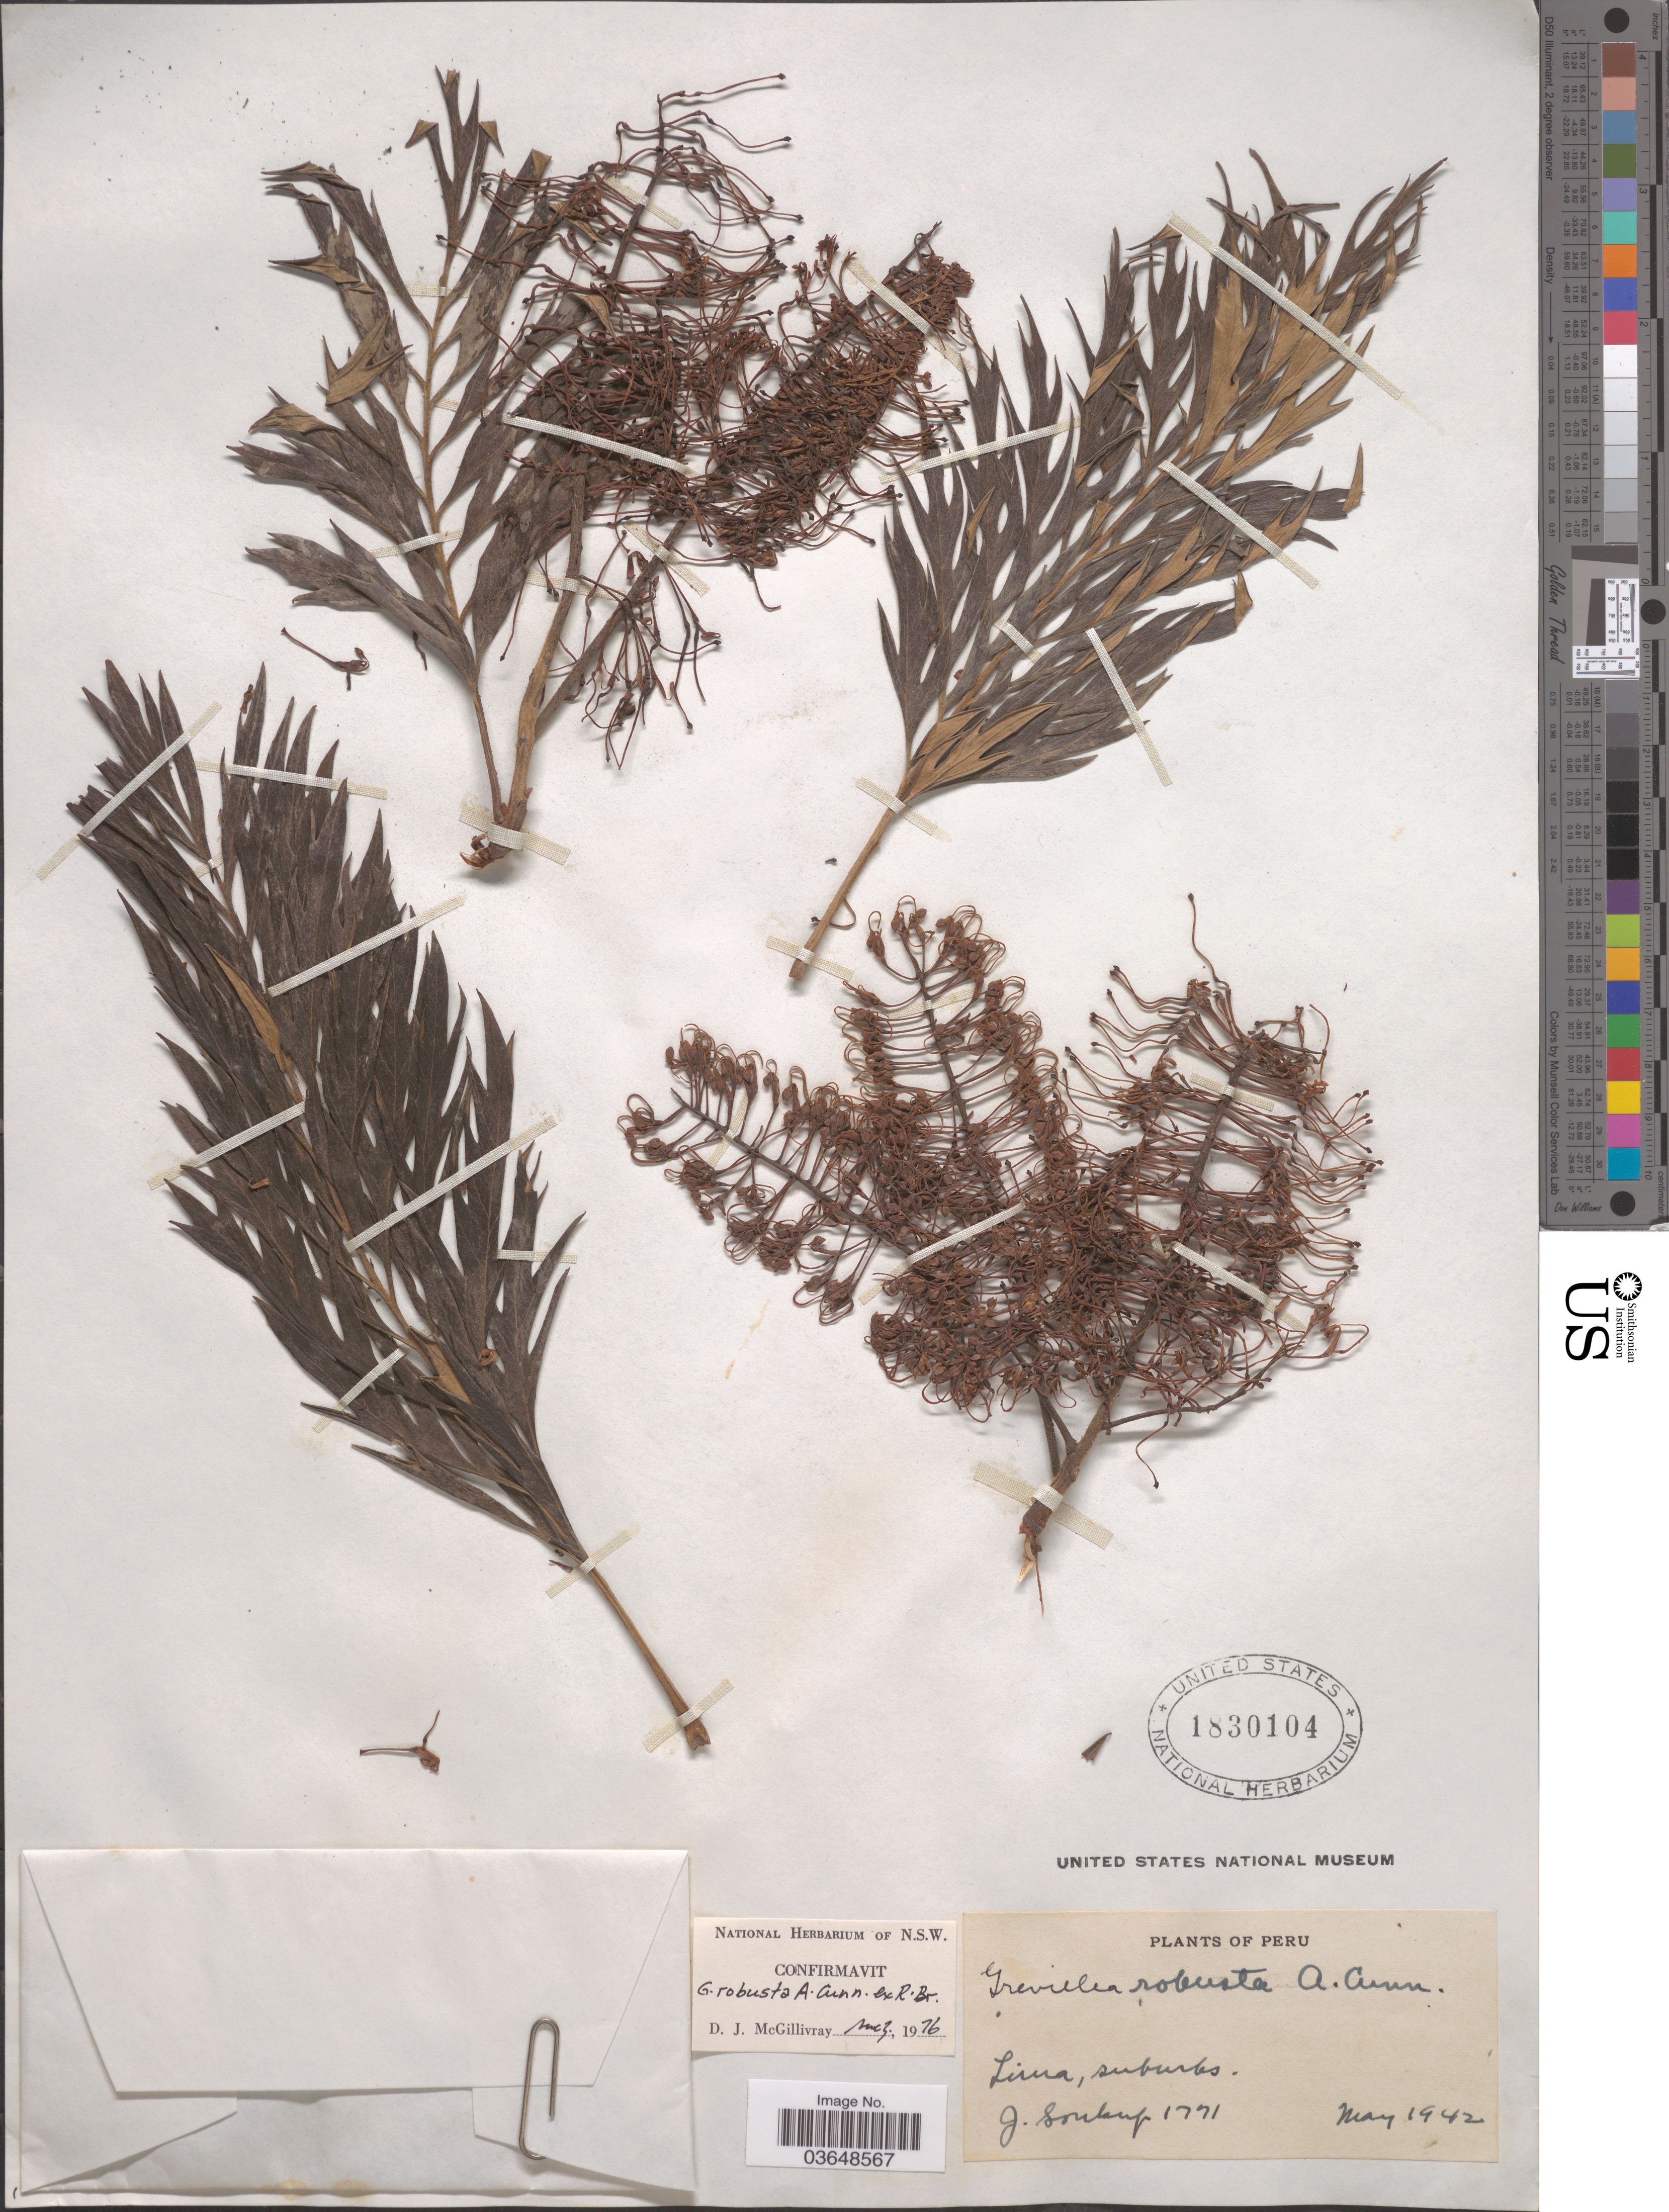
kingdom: Plantae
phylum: Tracheophyta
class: Magnoliopsida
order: Proteales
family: Proteaceae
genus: Grevillea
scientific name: Grevillea robusta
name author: A. Cunn.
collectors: J. Soukup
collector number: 1771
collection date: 1942-05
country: Peru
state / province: Lima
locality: Suburbs.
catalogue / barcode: US 1830104